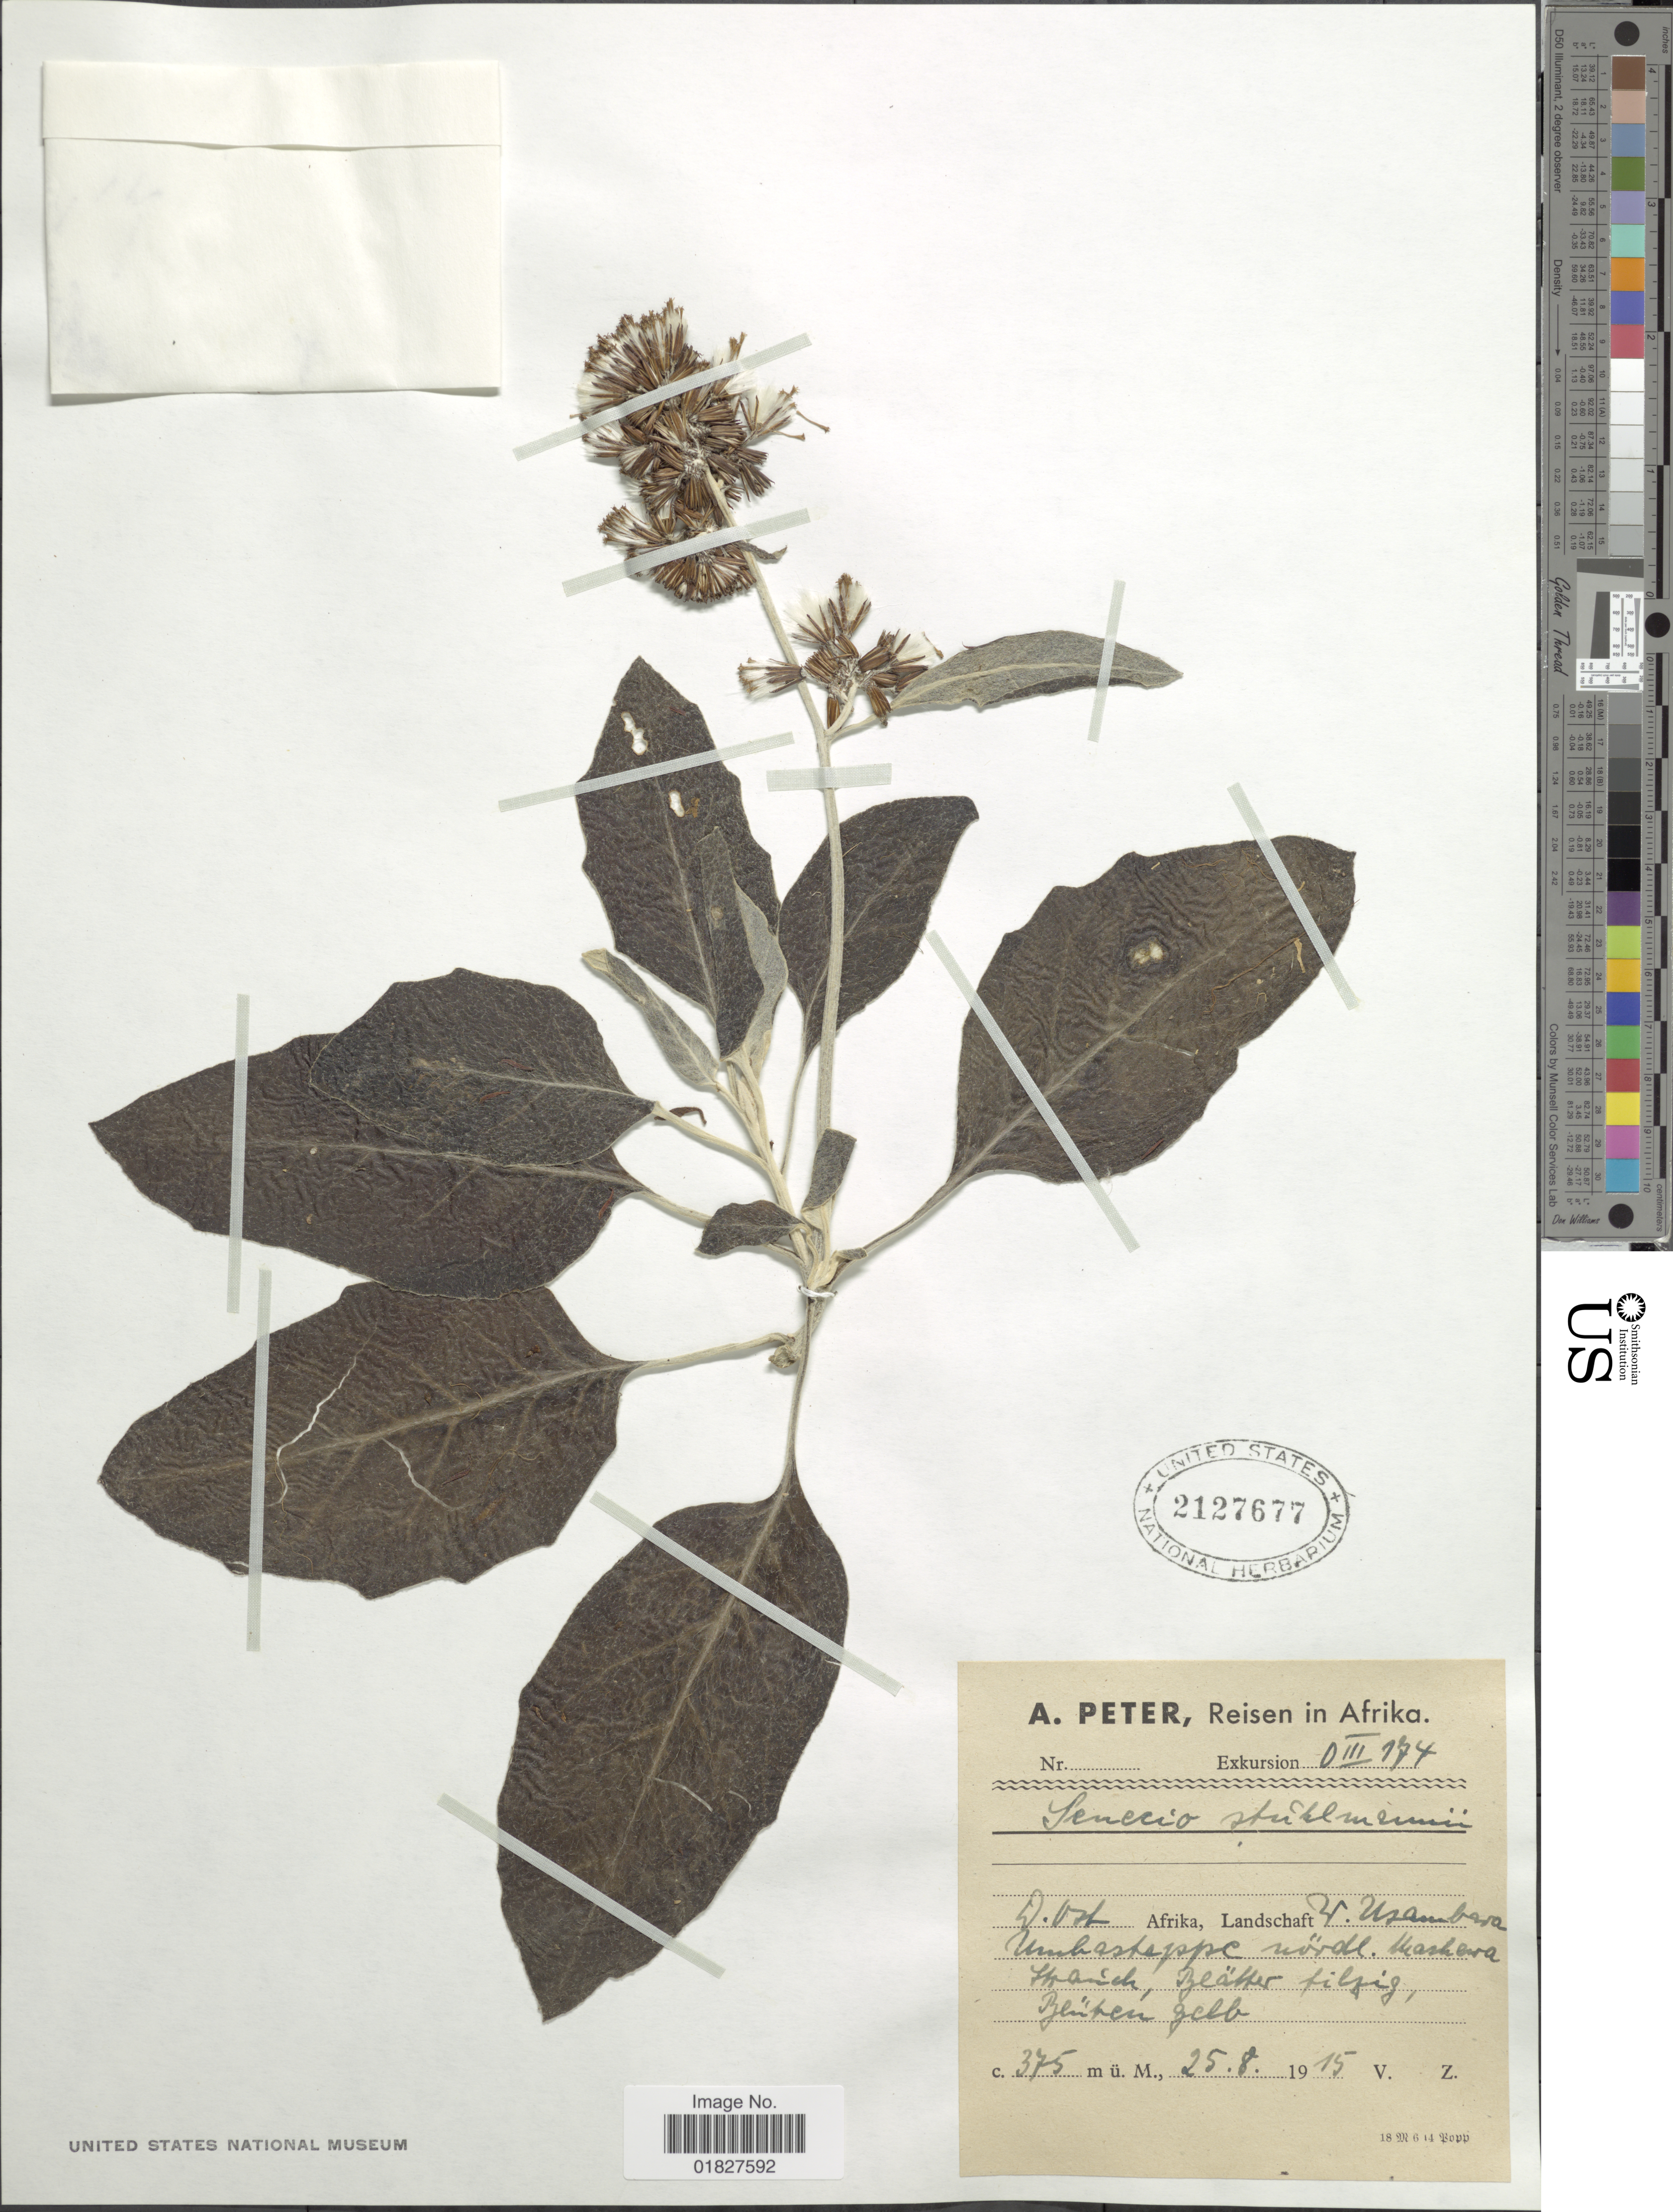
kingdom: Plantae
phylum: Tracheophyta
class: Magnoliopsida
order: Asterales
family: Asteraceae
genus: Solanecio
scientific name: Solanecio cydoniifolius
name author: (O. Hoffm.) C. Jeffrey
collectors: A. Peter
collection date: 1915-08-25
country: Tanzania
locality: Afrika, D. Ost Afrika, W. Usambara, Mashewa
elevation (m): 375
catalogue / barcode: US 2127677